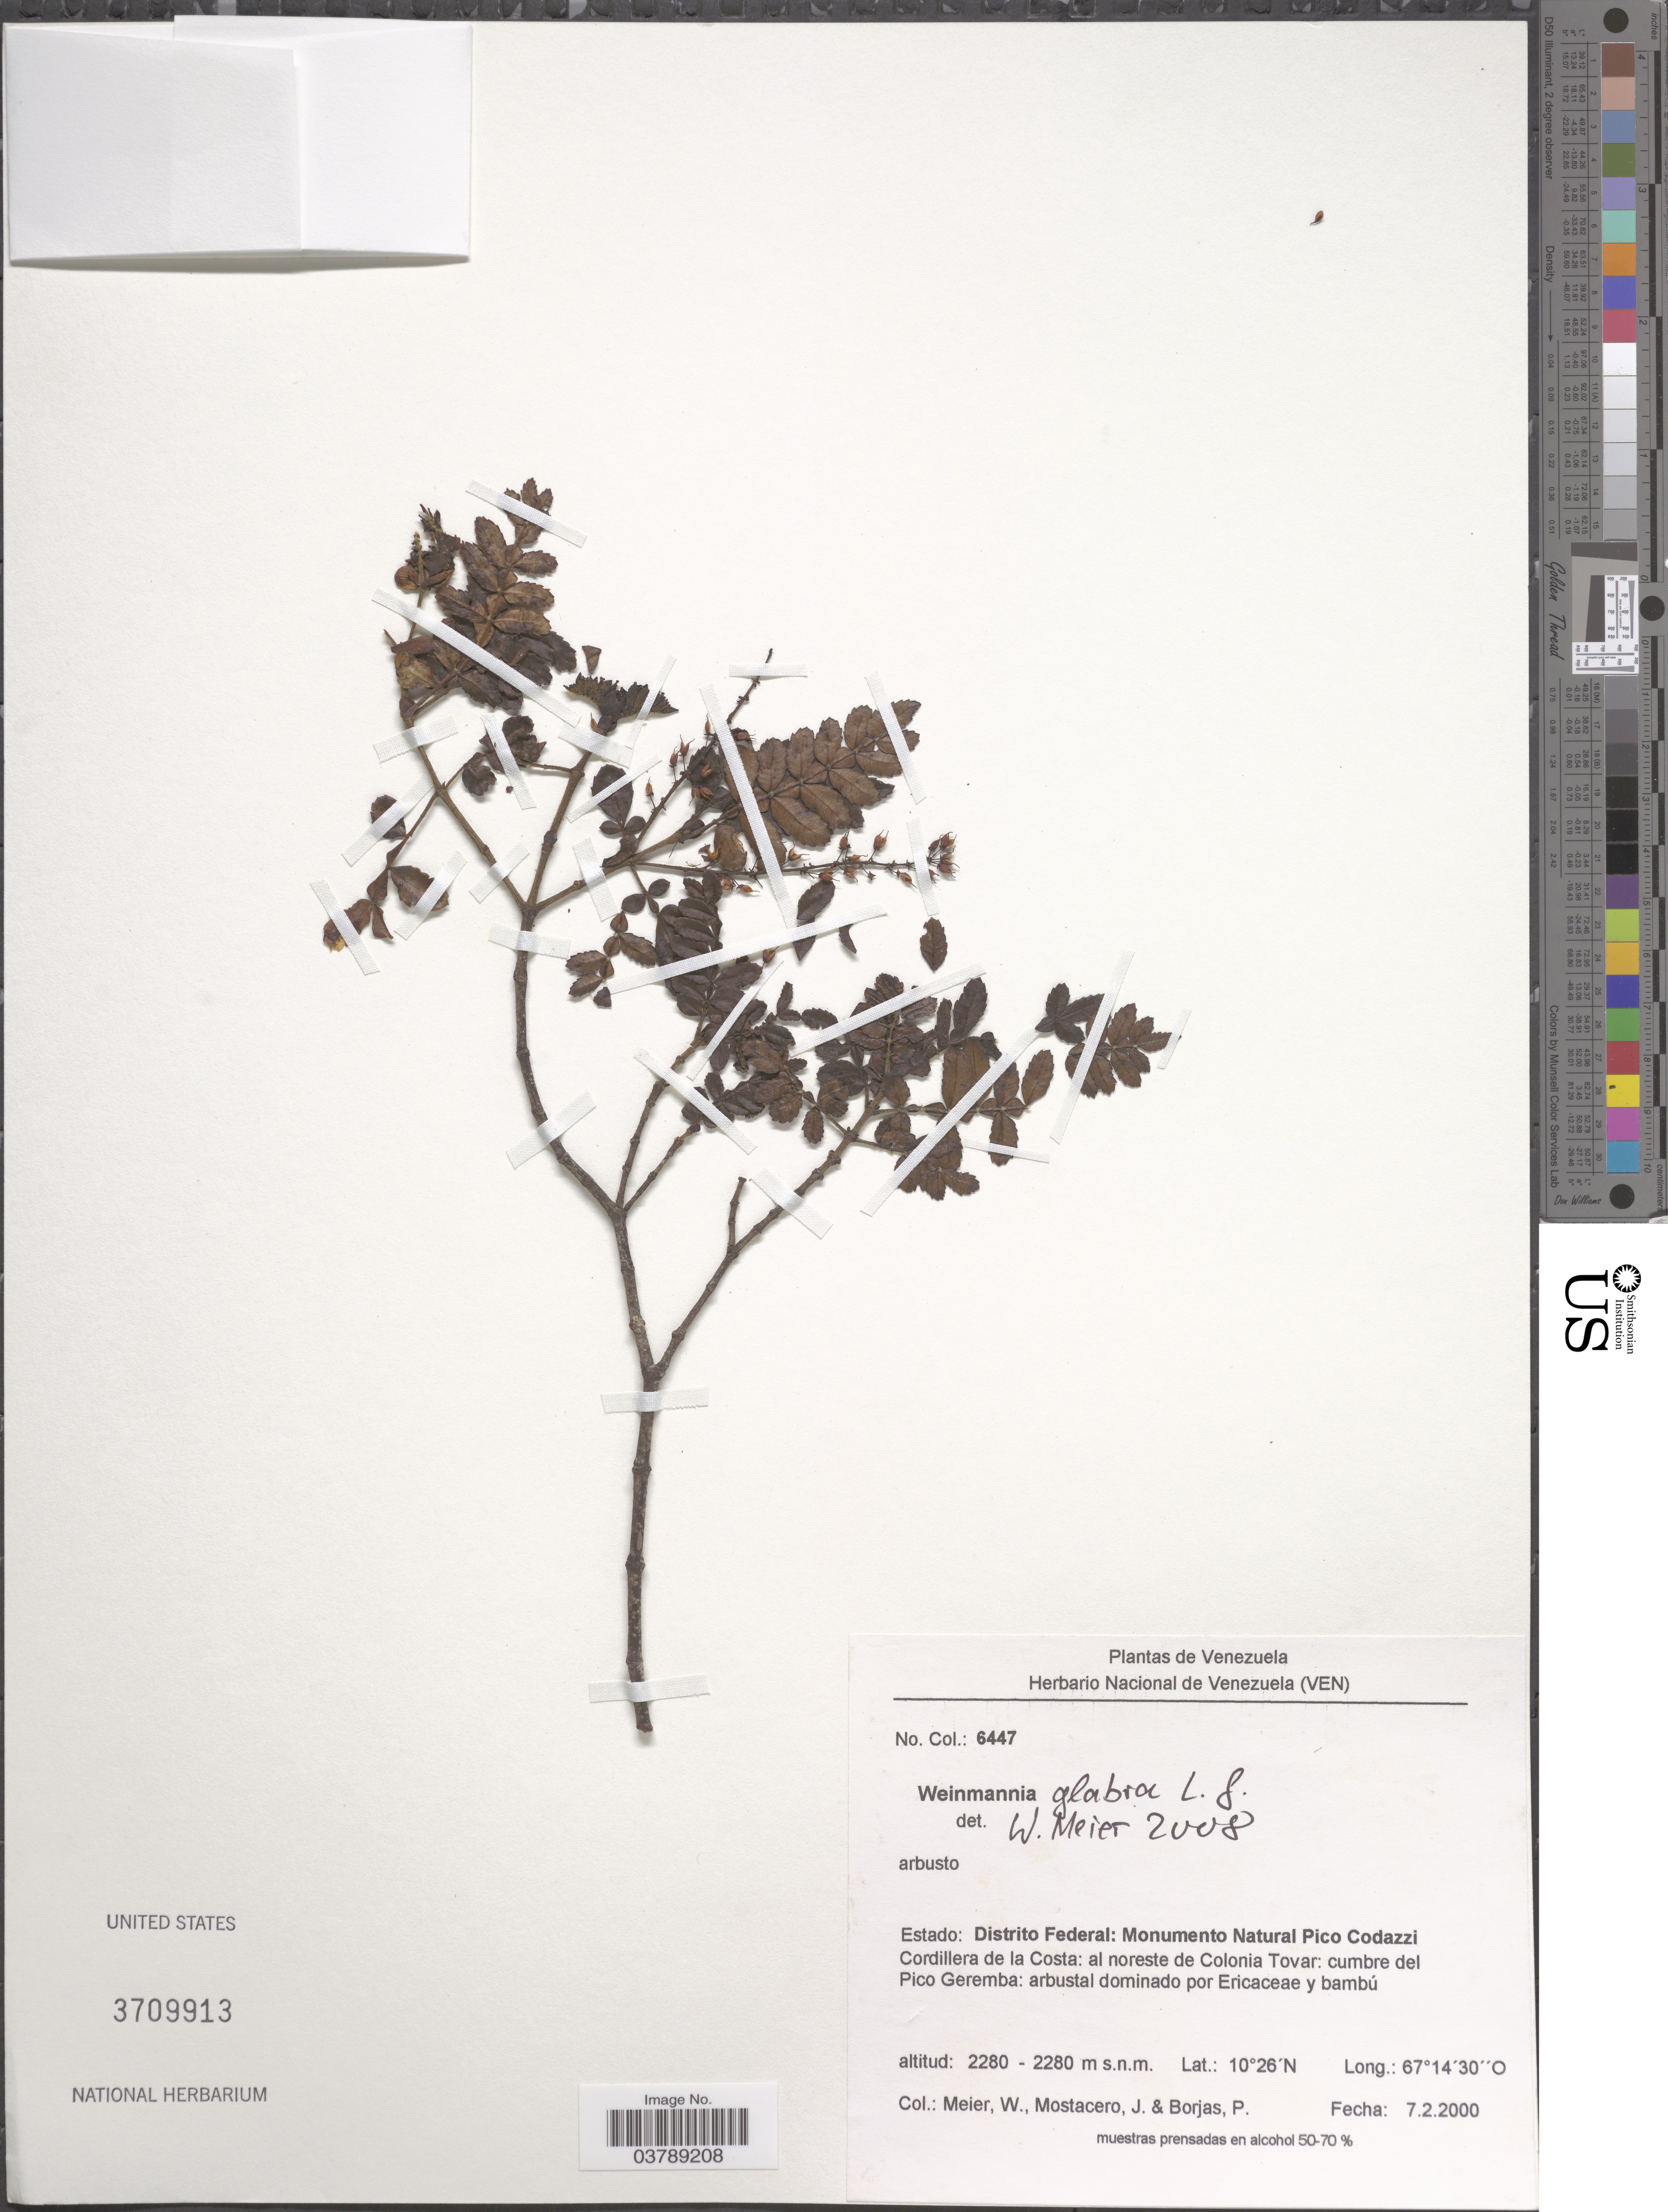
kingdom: Plantae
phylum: Tracheophyta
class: Magnoliopsida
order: Oxalidales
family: Cunoniaceae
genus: Weinmannia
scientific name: Weinmannia glabra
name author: L. f.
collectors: W. Meier, J. Mostacero & P. Borjas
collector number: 6447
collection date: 2000-02-07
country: Venezuela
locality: Distrito Federal: Monumento Natural Pico Codazzi. Cordillera de la Costa: al noreste de Colonia Tovar: cumbre del Pico Geremba: arbustal dominado por Ericaceae y bambú.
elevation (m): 2280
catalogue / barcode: US 3709913